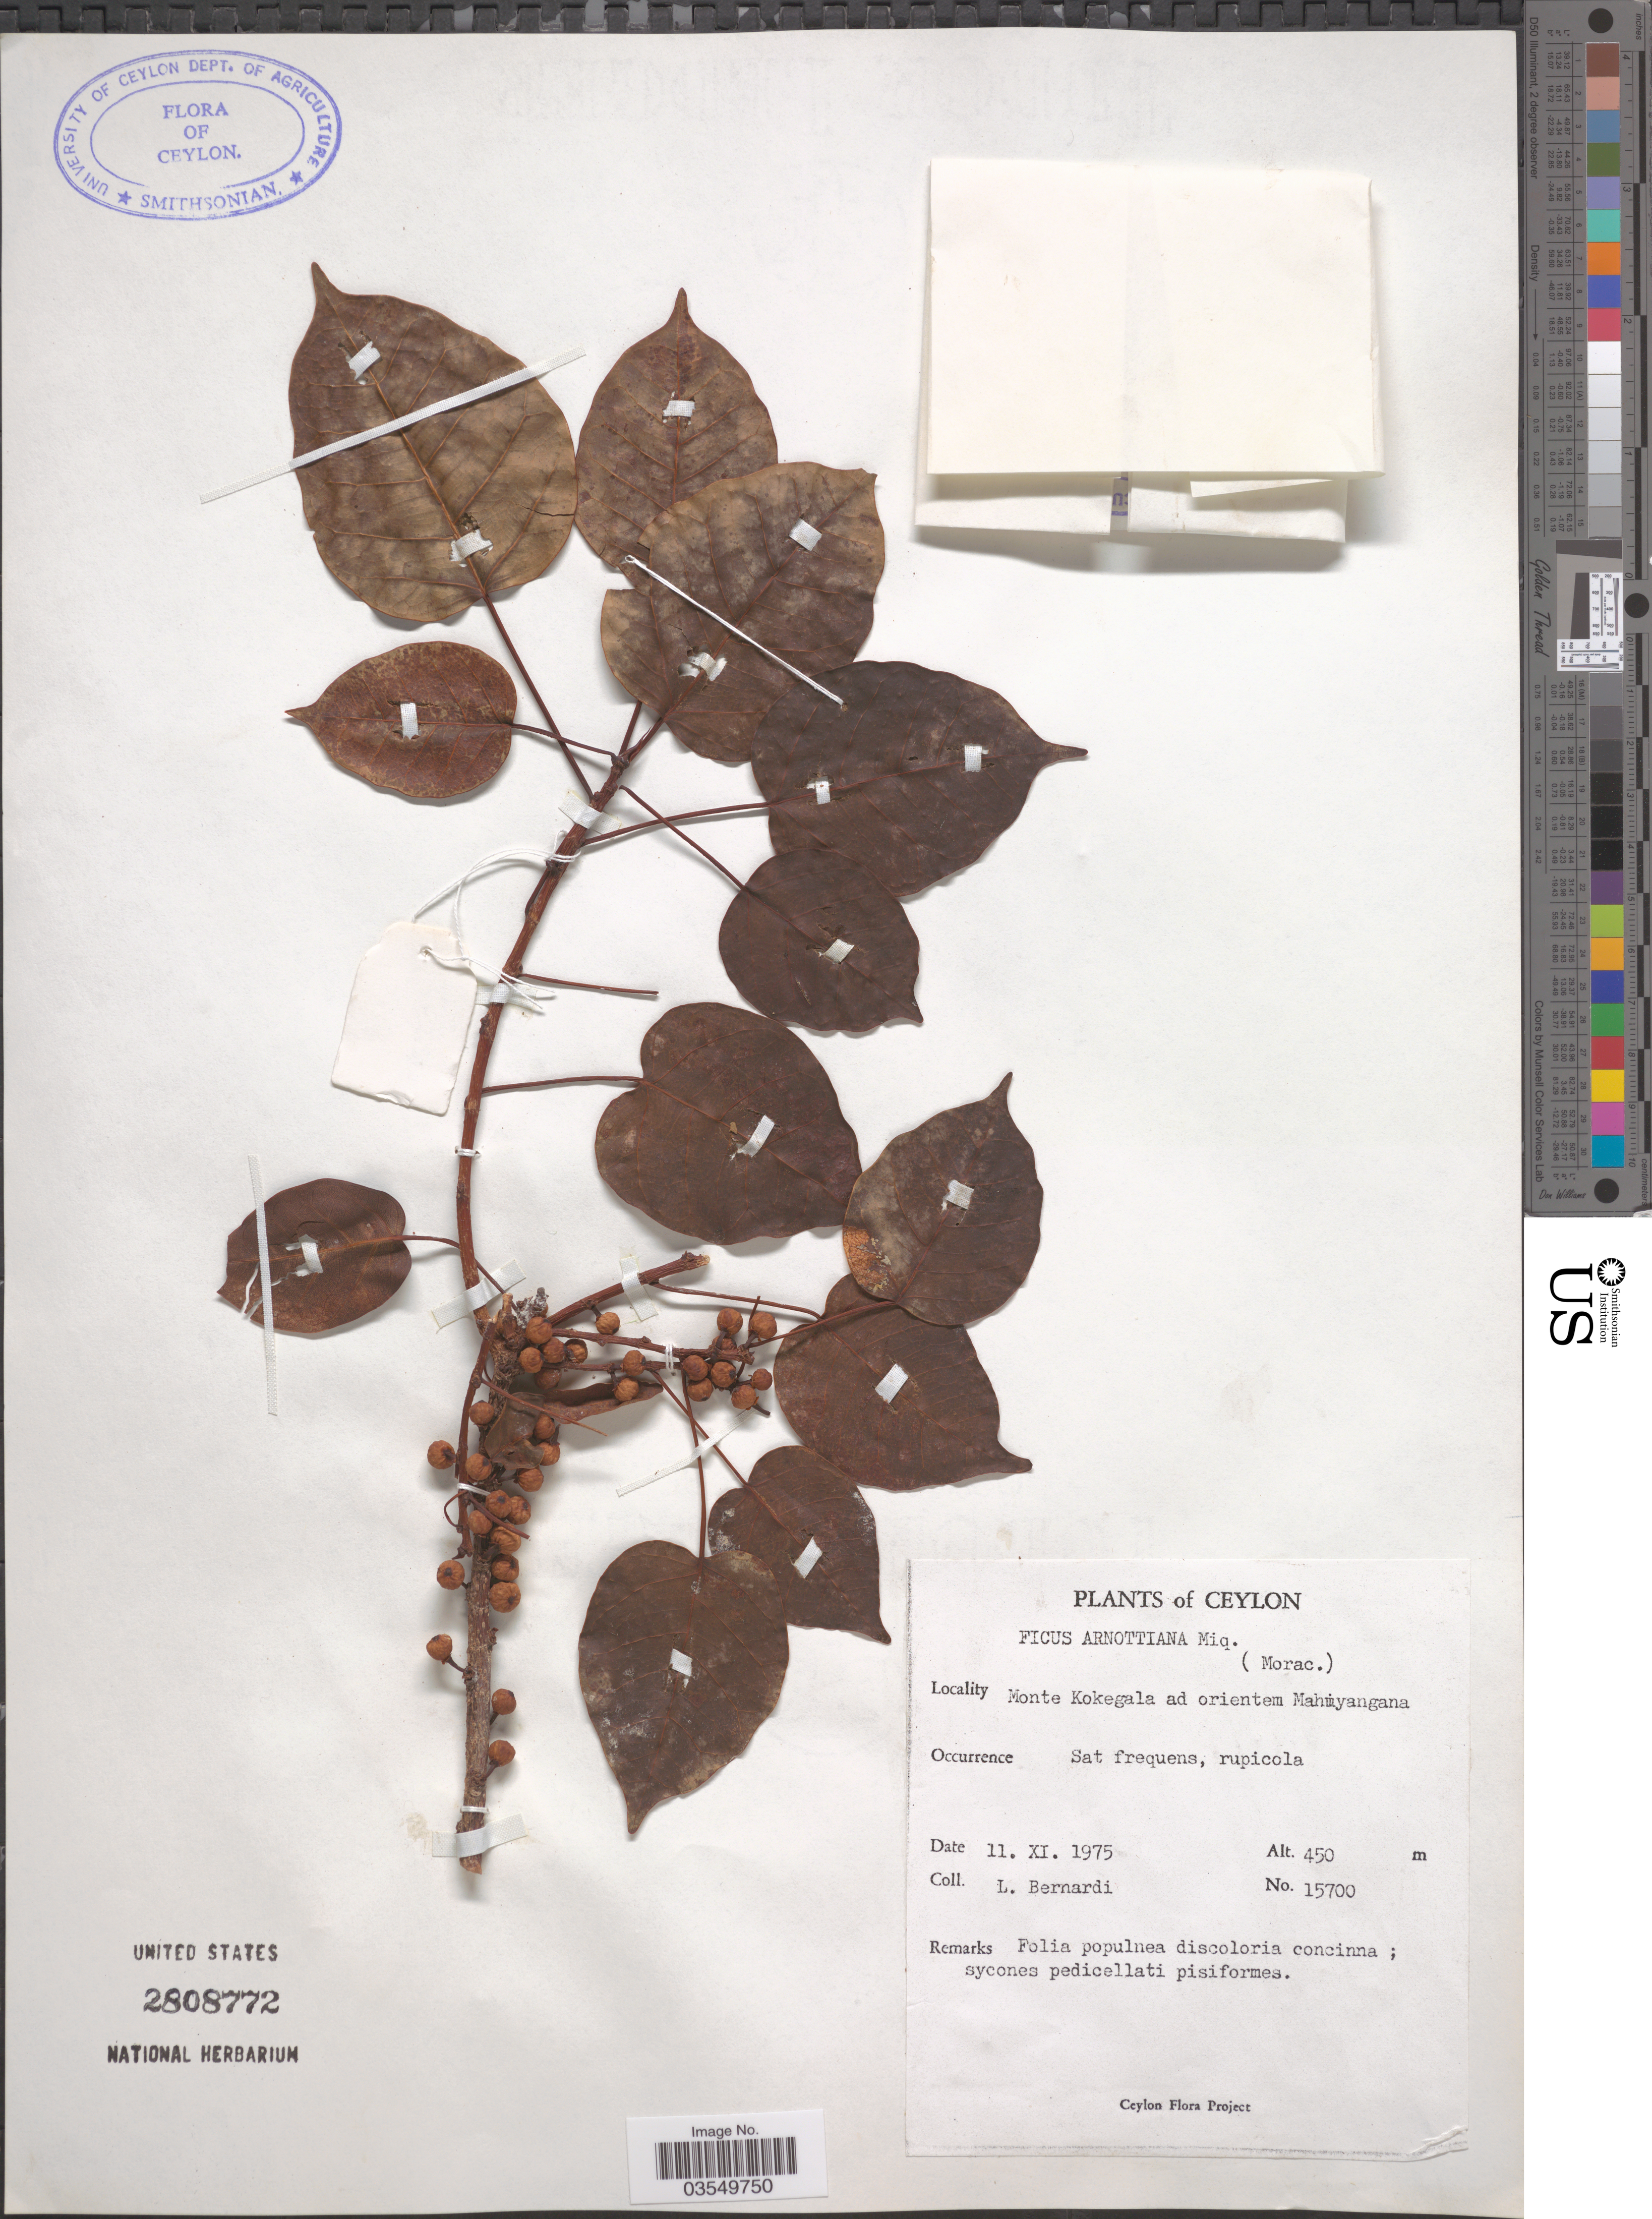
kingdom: Plantae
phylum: Tracheophyta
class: Magnoliopsida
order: Rosales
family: Moraceae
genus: Ficus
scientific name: Ficus arnottiana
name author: (Miq.) Miq.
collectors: L. Bernardi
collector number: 15700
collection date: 1975-11-11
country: Sri Lanka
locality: Ceylon. Monte Kokegala ad orientem Mahuyangana.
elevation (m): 450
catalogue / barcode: US 2808772